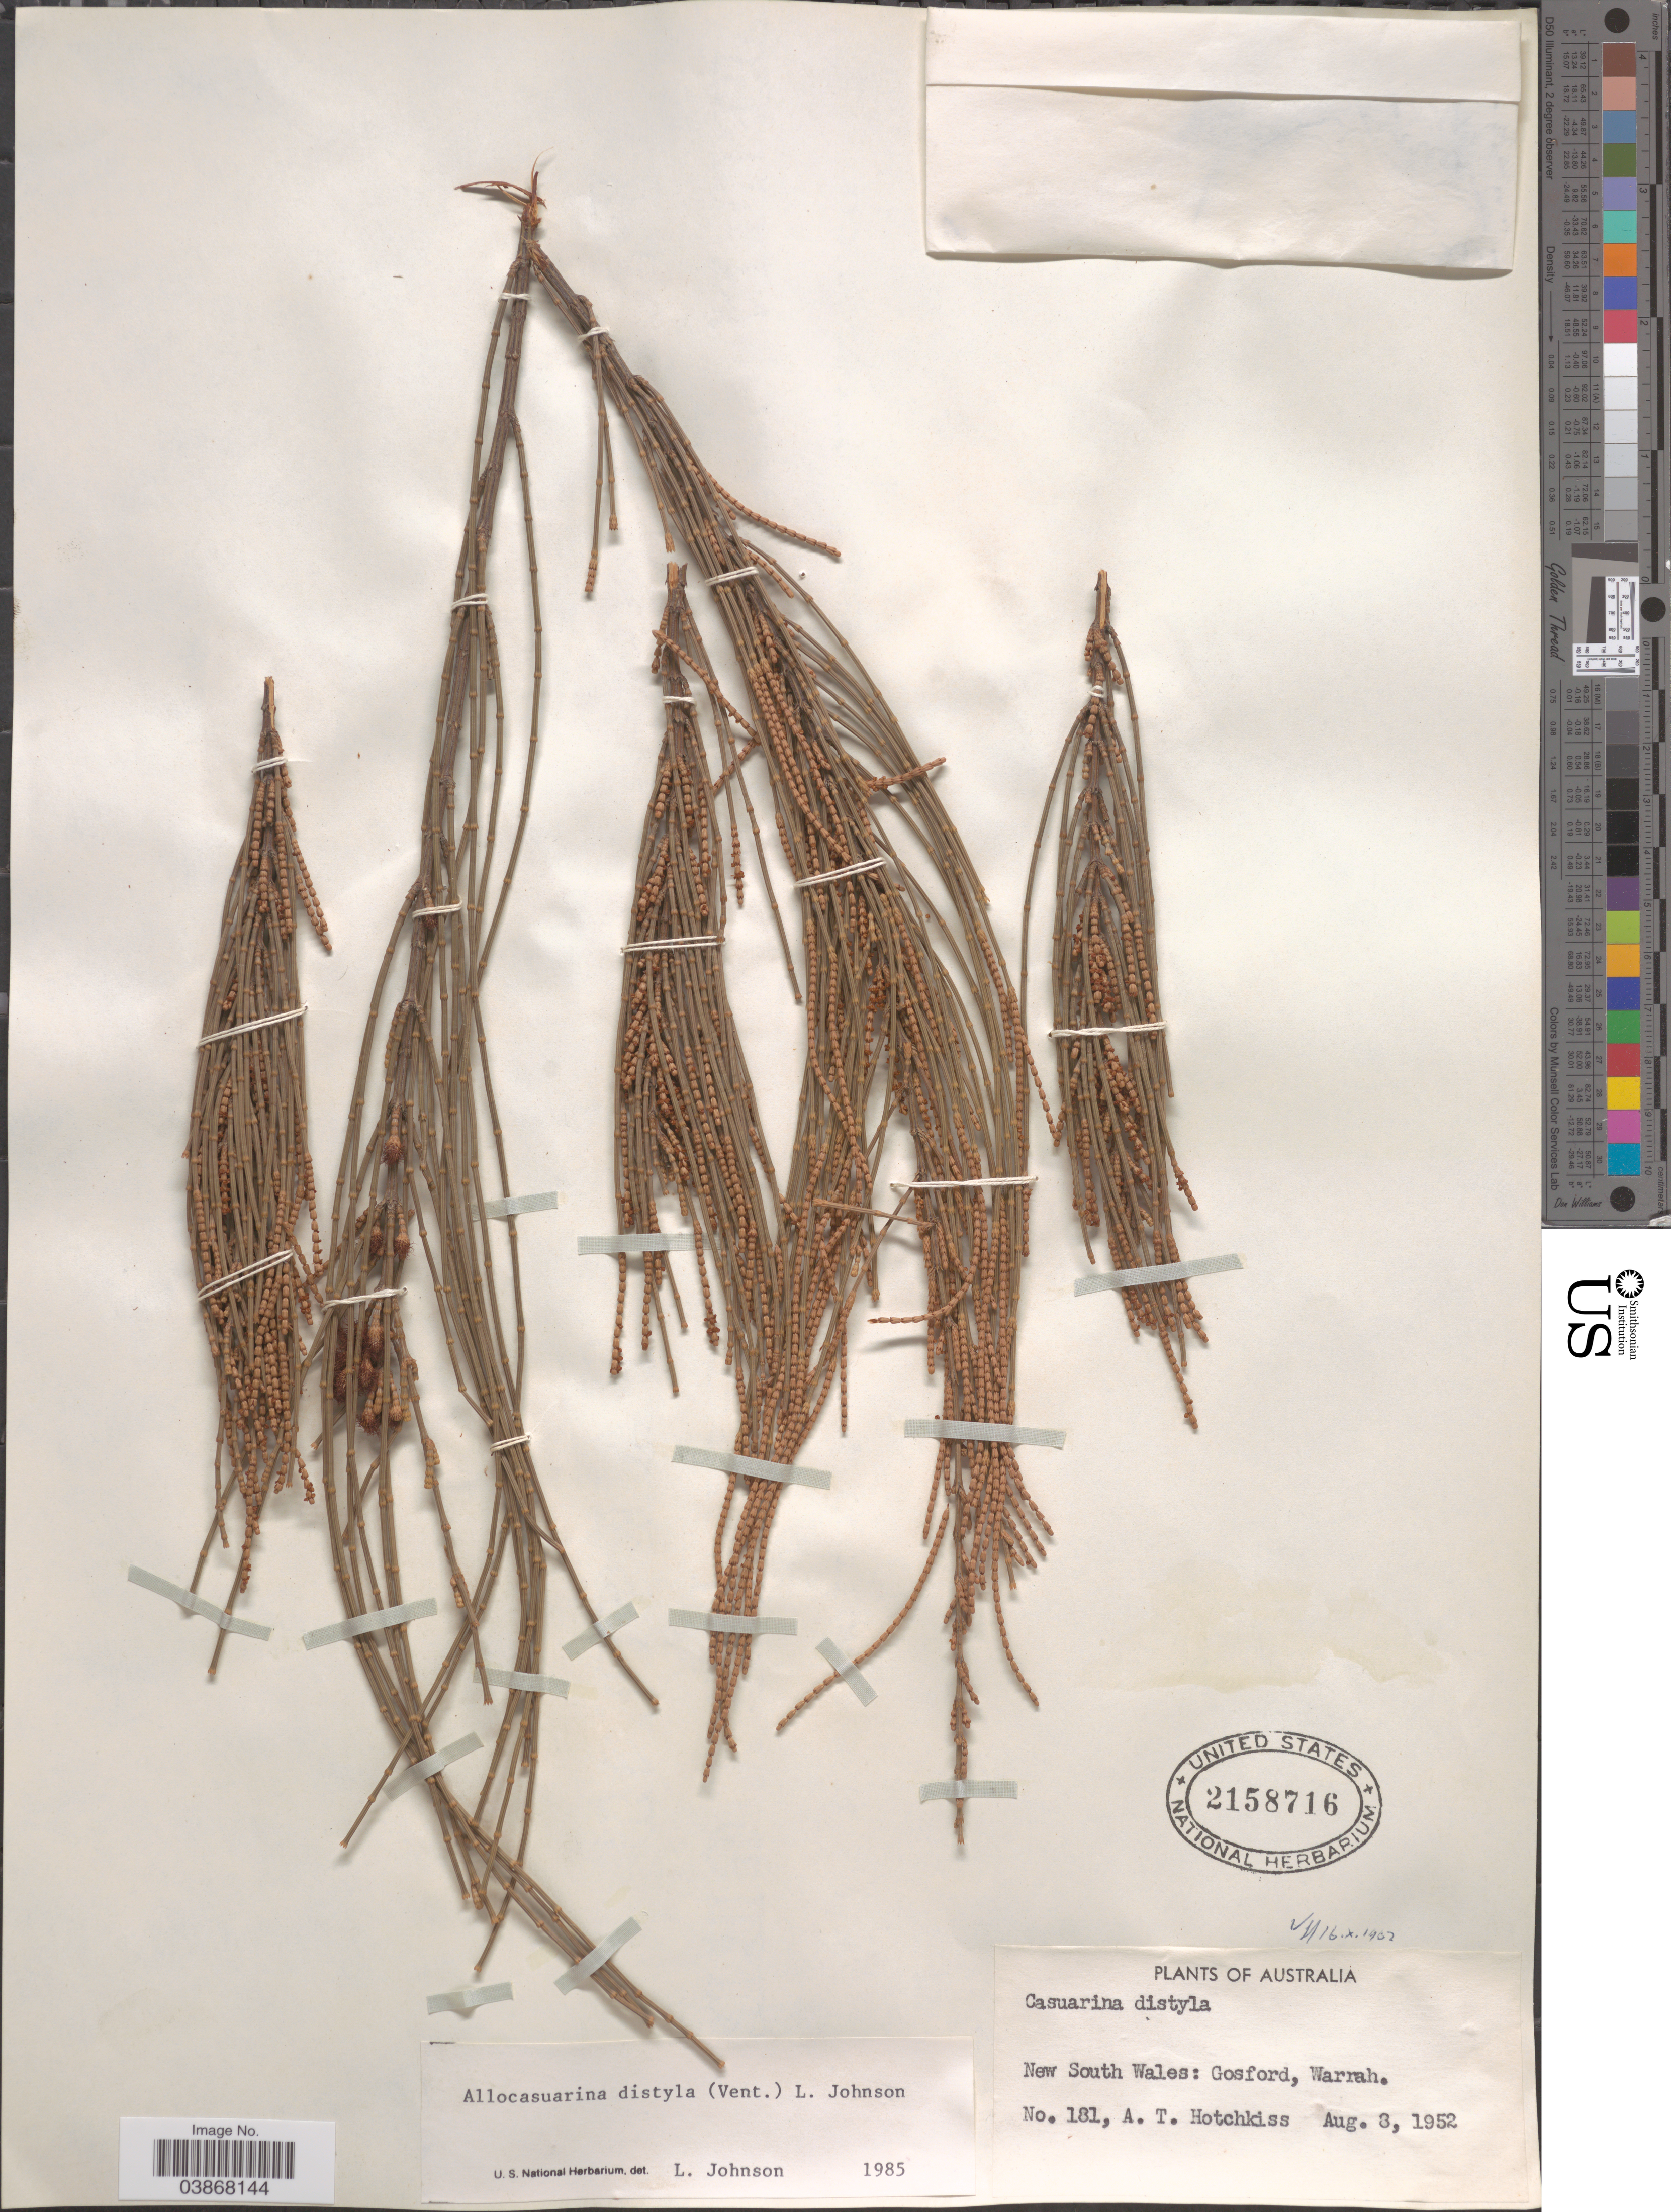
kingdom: Plantae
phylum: Tracheophyta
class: Magnoliopsida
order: Fagales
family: Casuarinaceae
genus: Allocasuarina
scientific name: Allocasuarina distyla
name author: (Vent.) L.A.S. Johnson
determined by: Johnson, L. A. S.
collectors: A. Hotchkiss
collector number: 181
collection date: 1952-08-03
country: Australia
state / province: New South Wales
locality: Gosford, Warrah.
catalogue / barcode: US 2158716